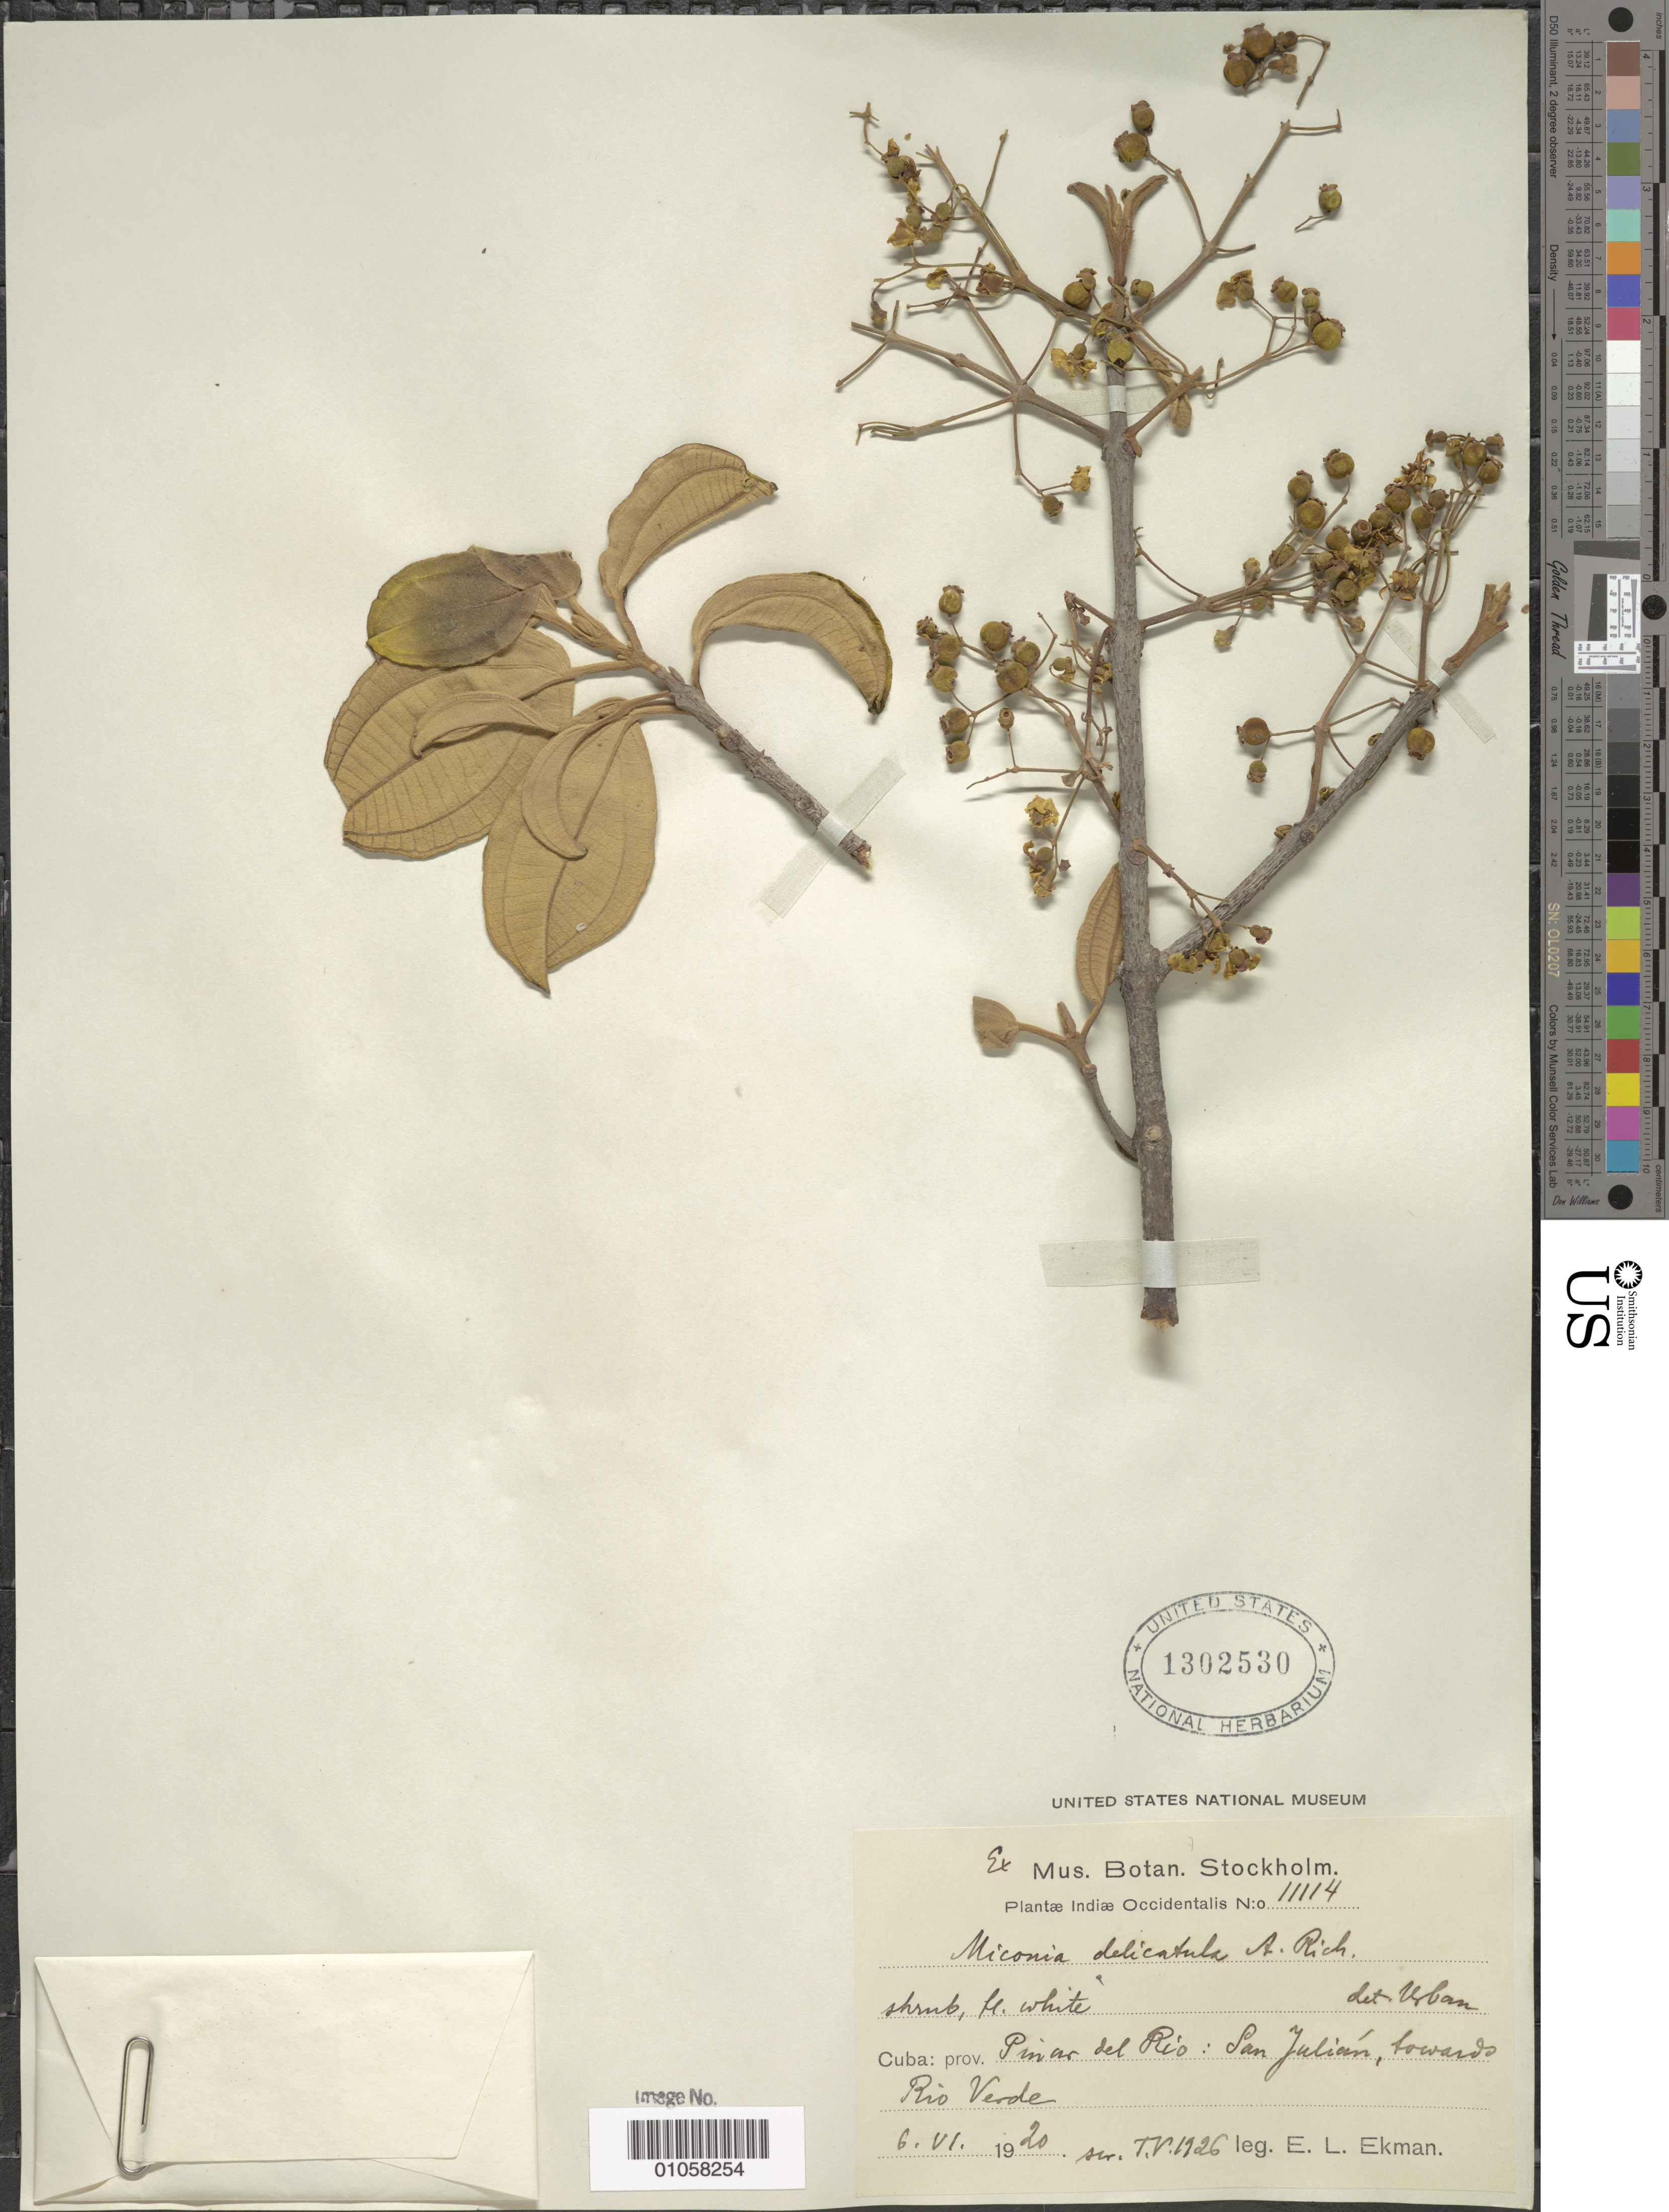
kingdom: Plantae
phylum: Tracheophyta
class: Magnoliopsida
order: Myrtales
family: Melastomataceae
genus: Miconia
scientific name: Miconia delicatula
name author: A. Rich.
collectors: E. L. Ekman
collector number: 11114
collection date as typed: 06 Jun 1920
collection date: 1920-06-06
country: Cuba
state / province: Pinar del Río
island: Cuba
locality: San Julián, towards Río Verde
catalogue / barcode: US 1302530